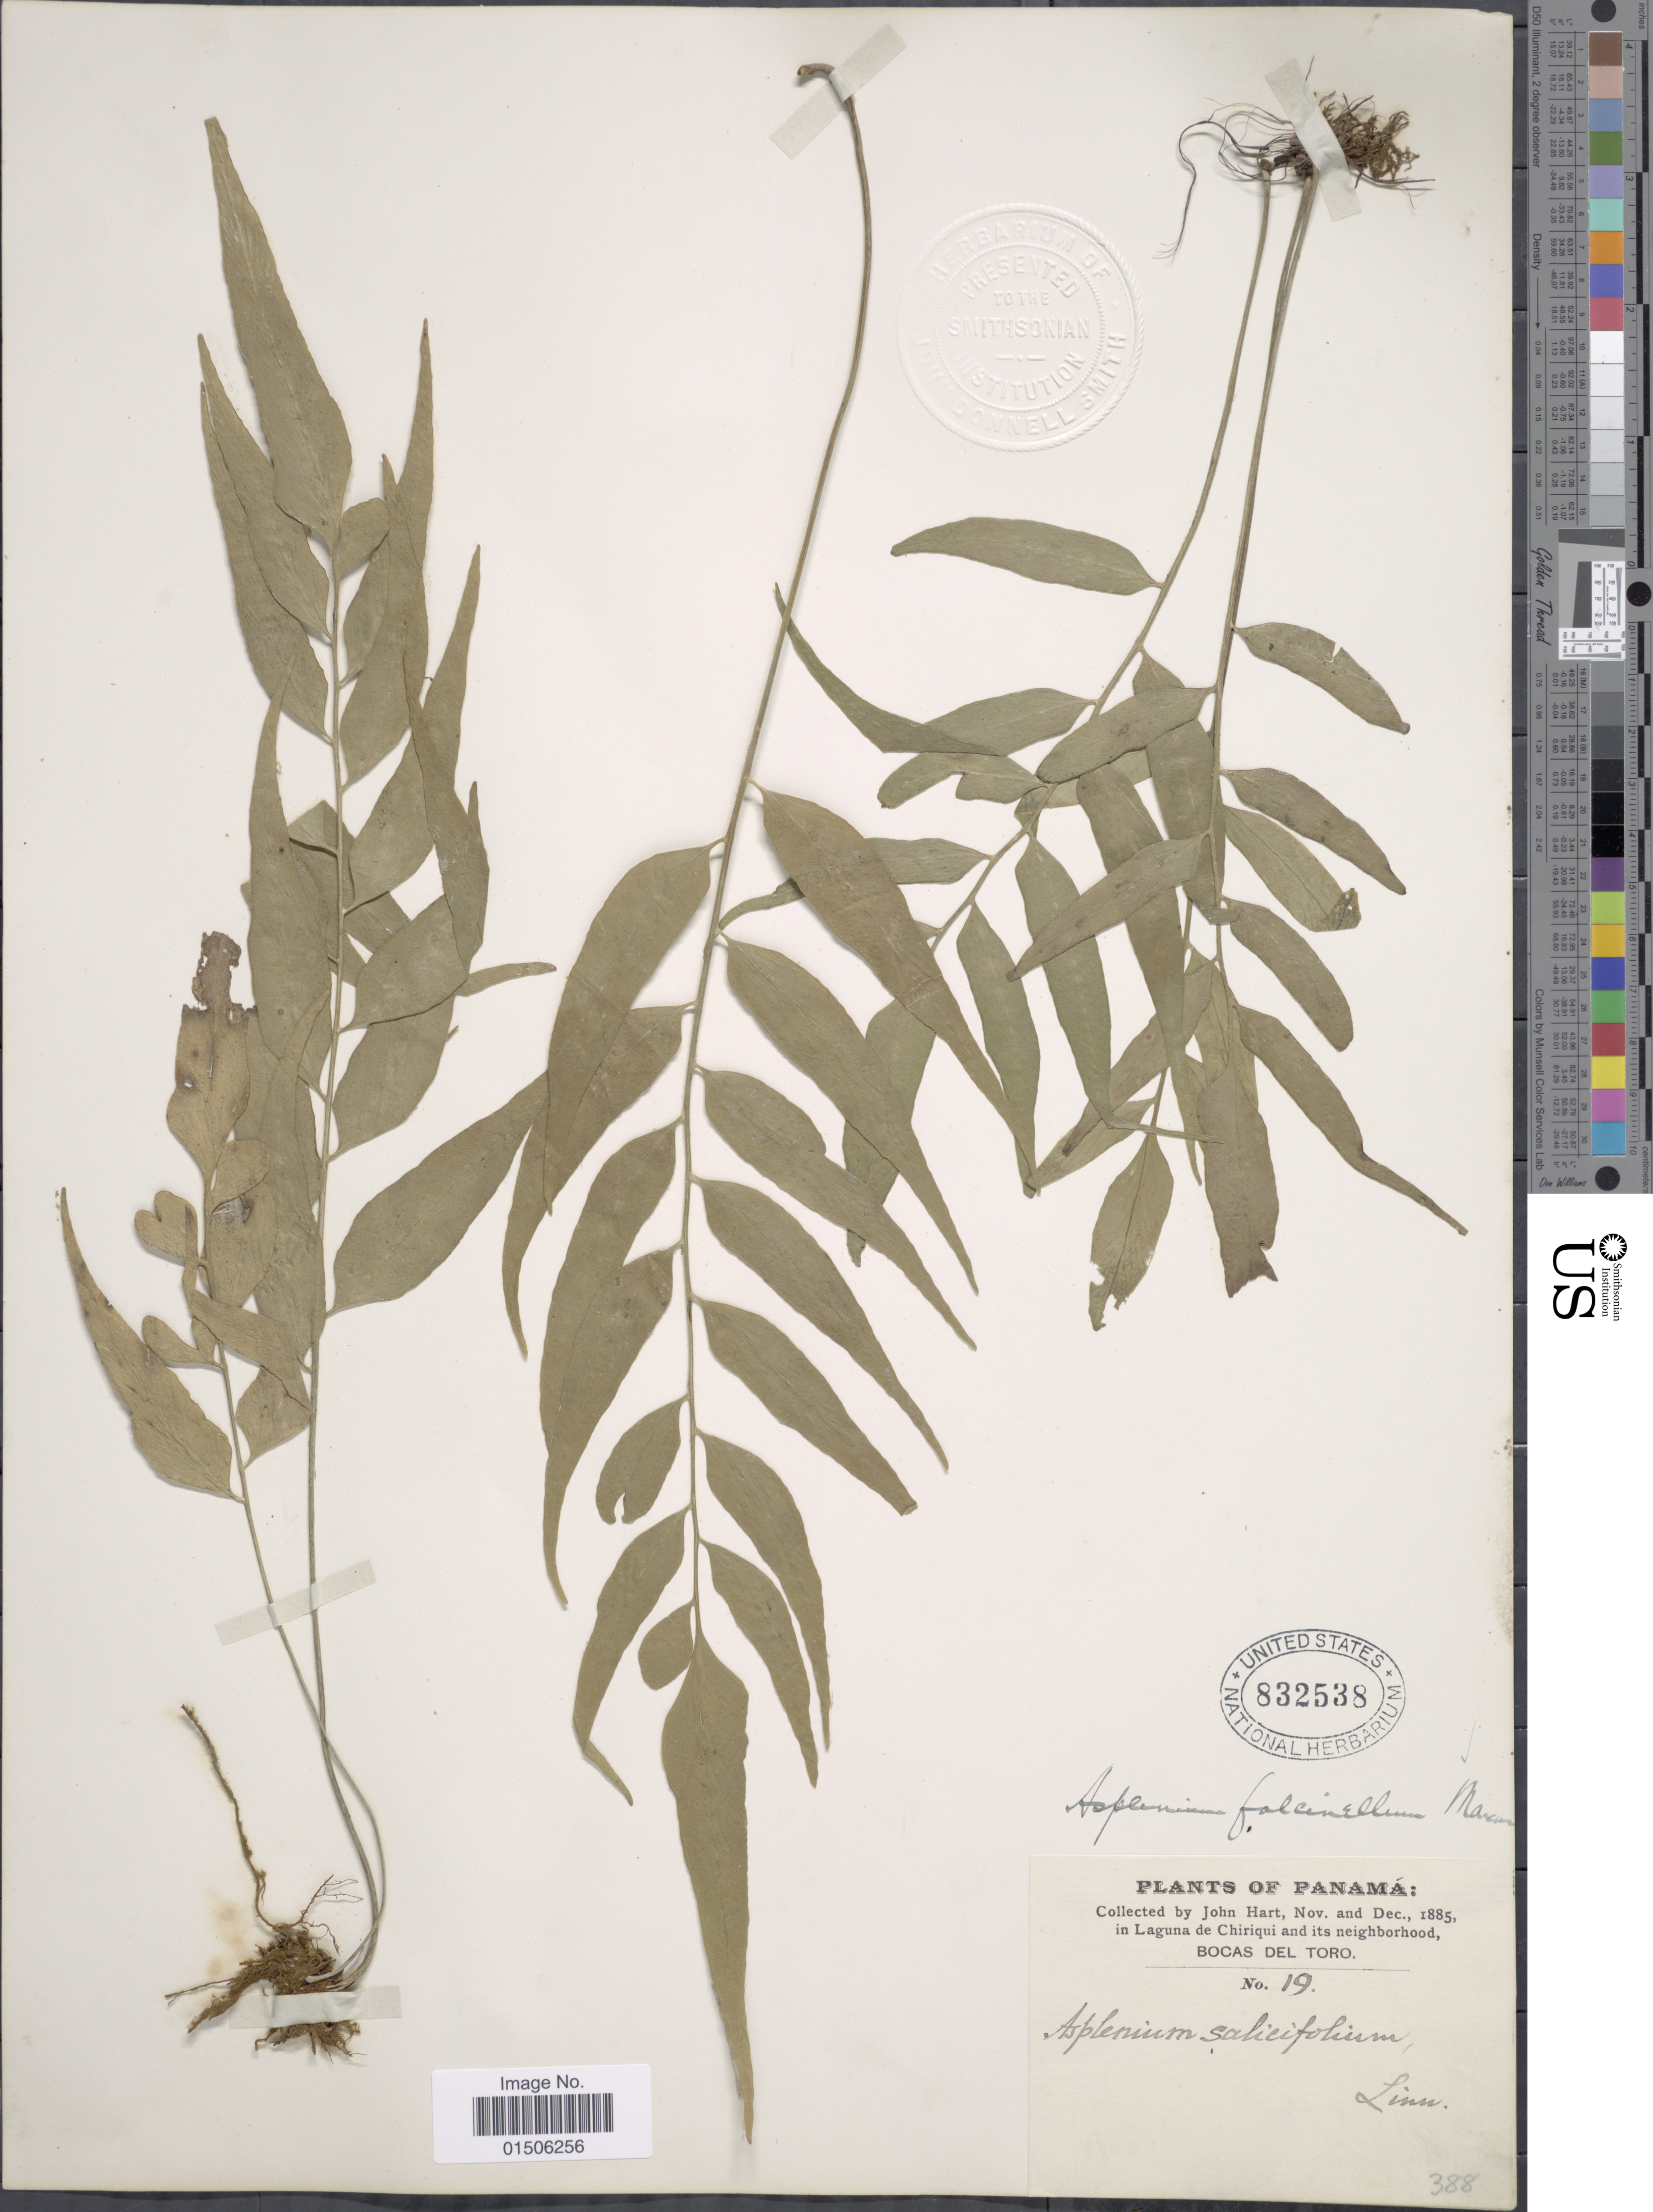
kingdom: Plantae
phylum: Tracheophyta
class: Polypodiopsida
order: Polypodiales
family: Aspleniaceae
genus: Asplenium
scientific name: Asplenium falcinellum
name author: Maxon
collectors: J. H. Hart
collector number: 19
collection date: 1885-11/1885-12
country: Panama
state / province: Bocas del Toro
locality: In Laguna de Chiriqui and its neighborhood, Bocas del Torro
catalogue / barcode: US 832538